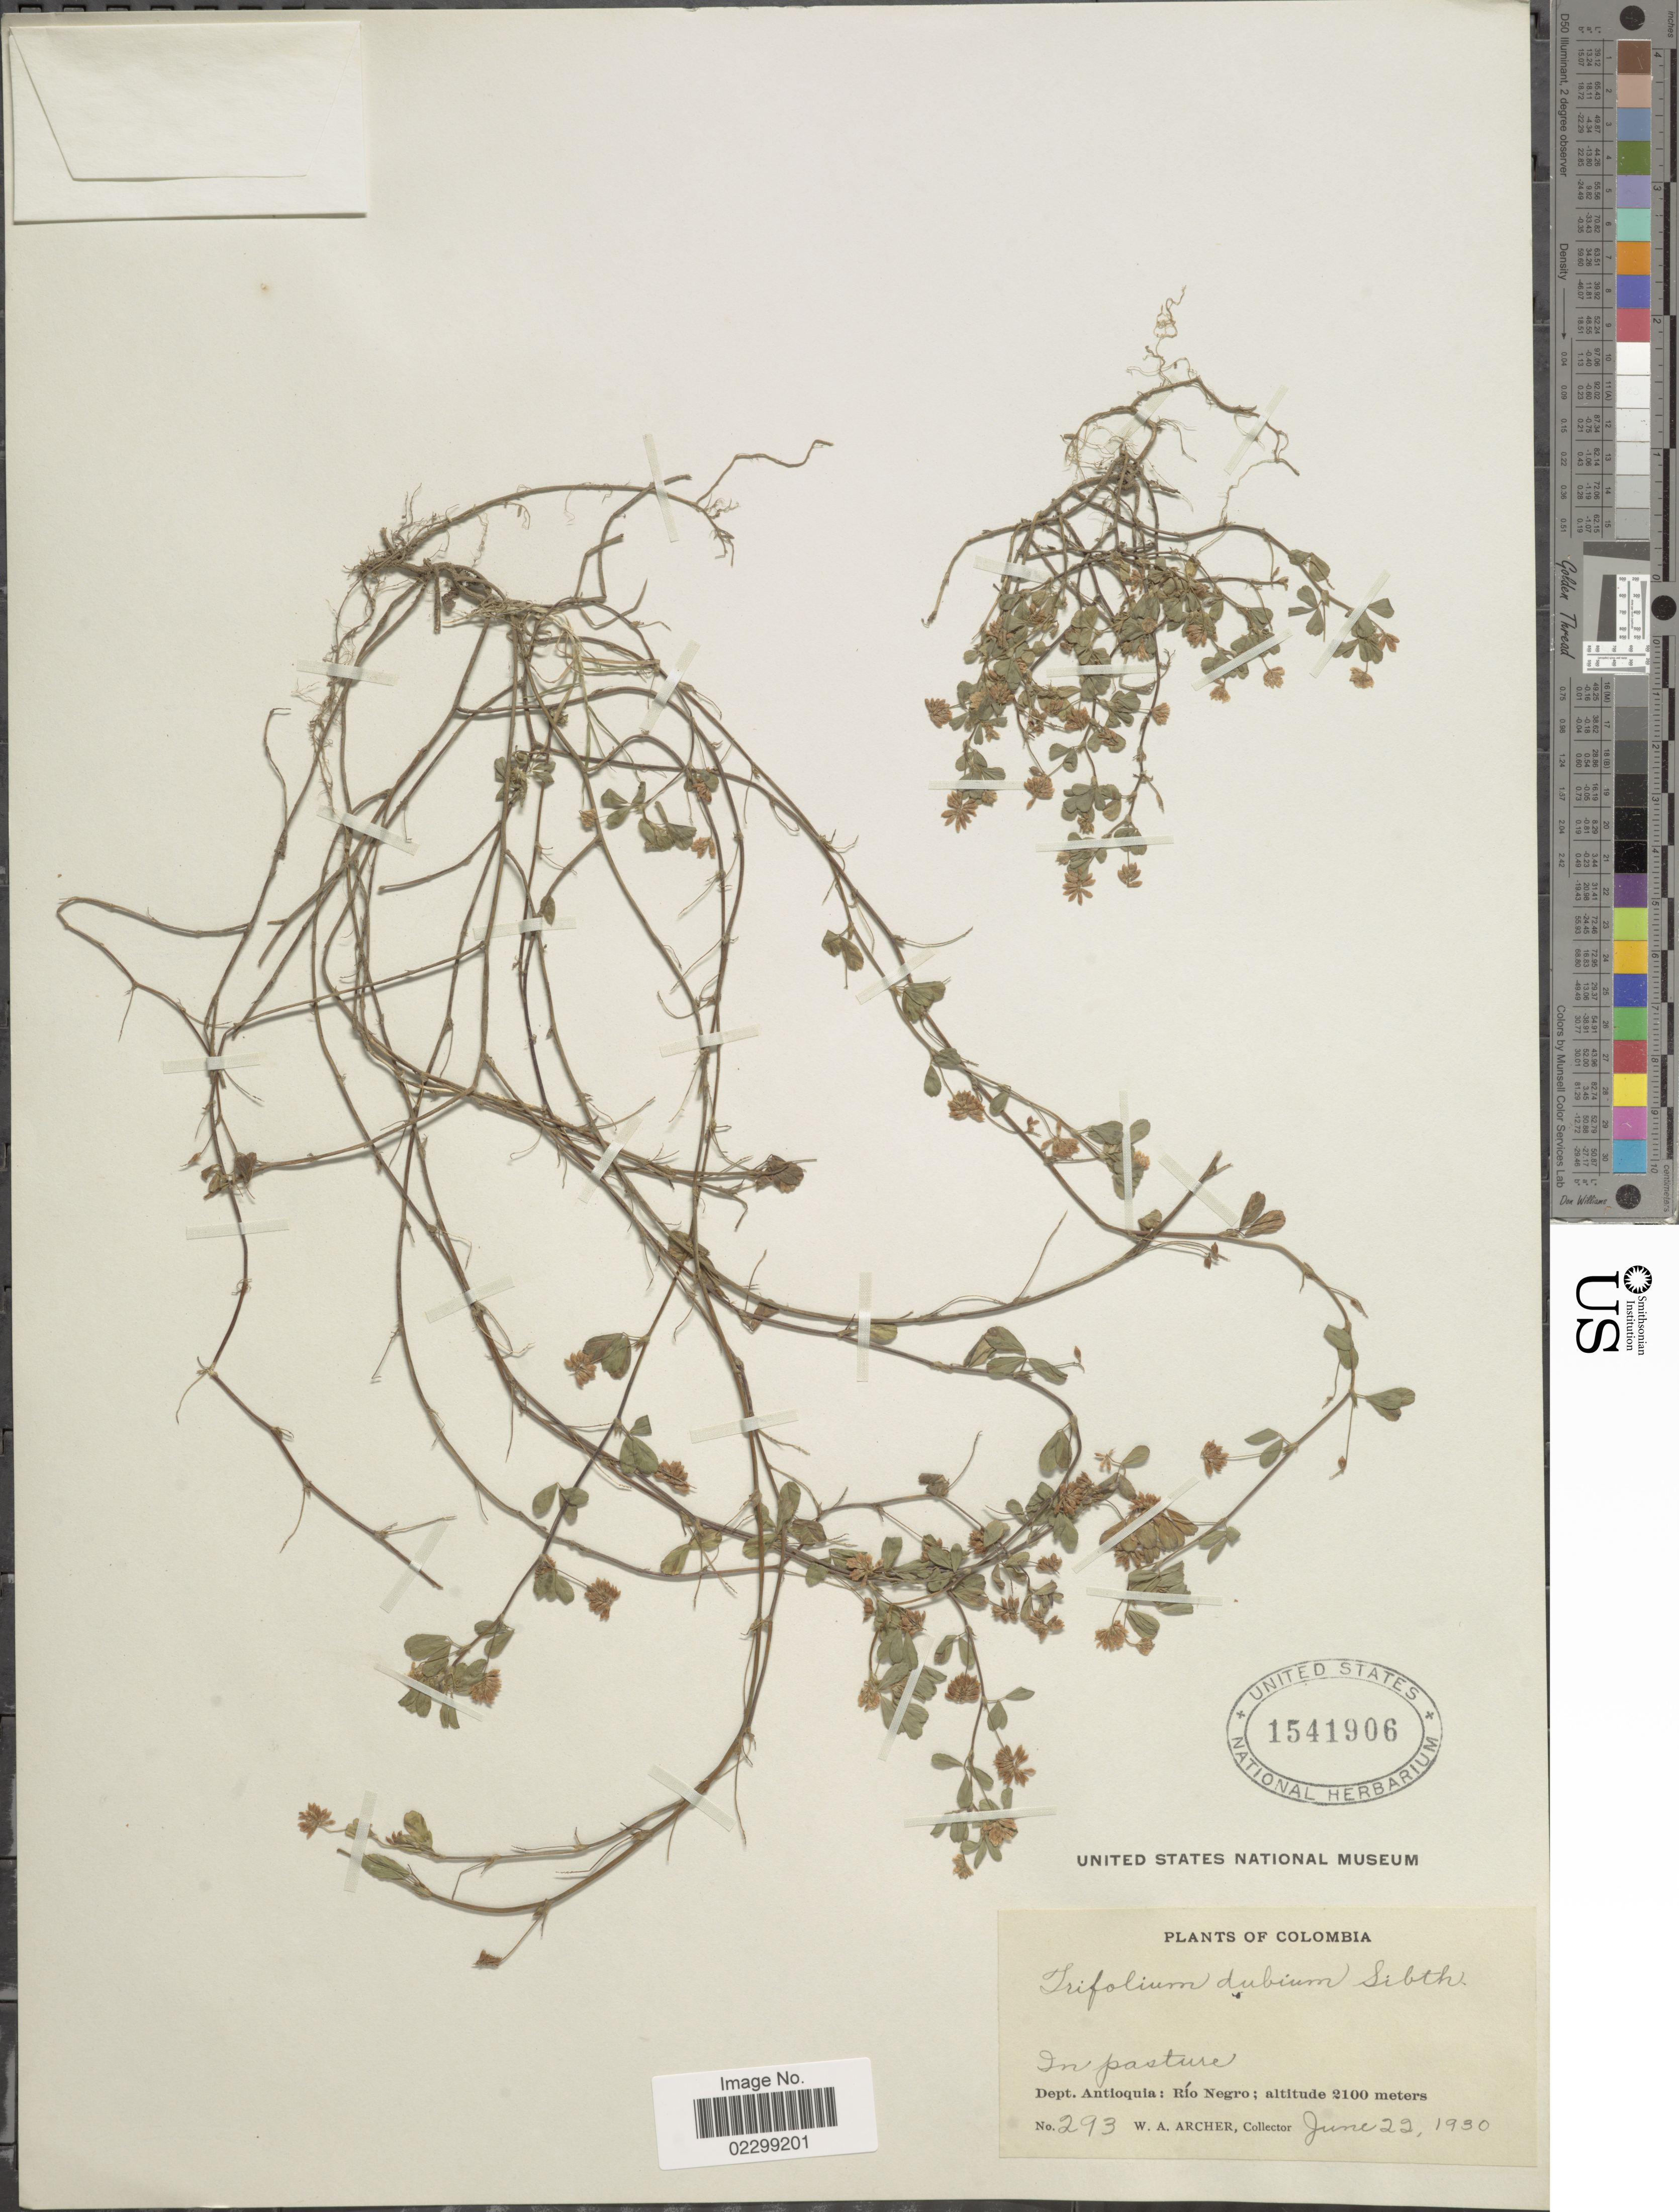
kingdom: Plantae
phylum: Tracheophyta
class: Magnoliopsida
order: Fabales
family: Fabaceae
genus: Trifolium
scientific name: Trifolium dubium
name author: Sibth.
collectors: W. A. Archer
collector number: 293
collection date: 1930-06-22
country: Colombia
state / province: Antioquia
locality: In pasture, Río Negro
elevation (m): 2100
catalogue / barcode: US 1541906